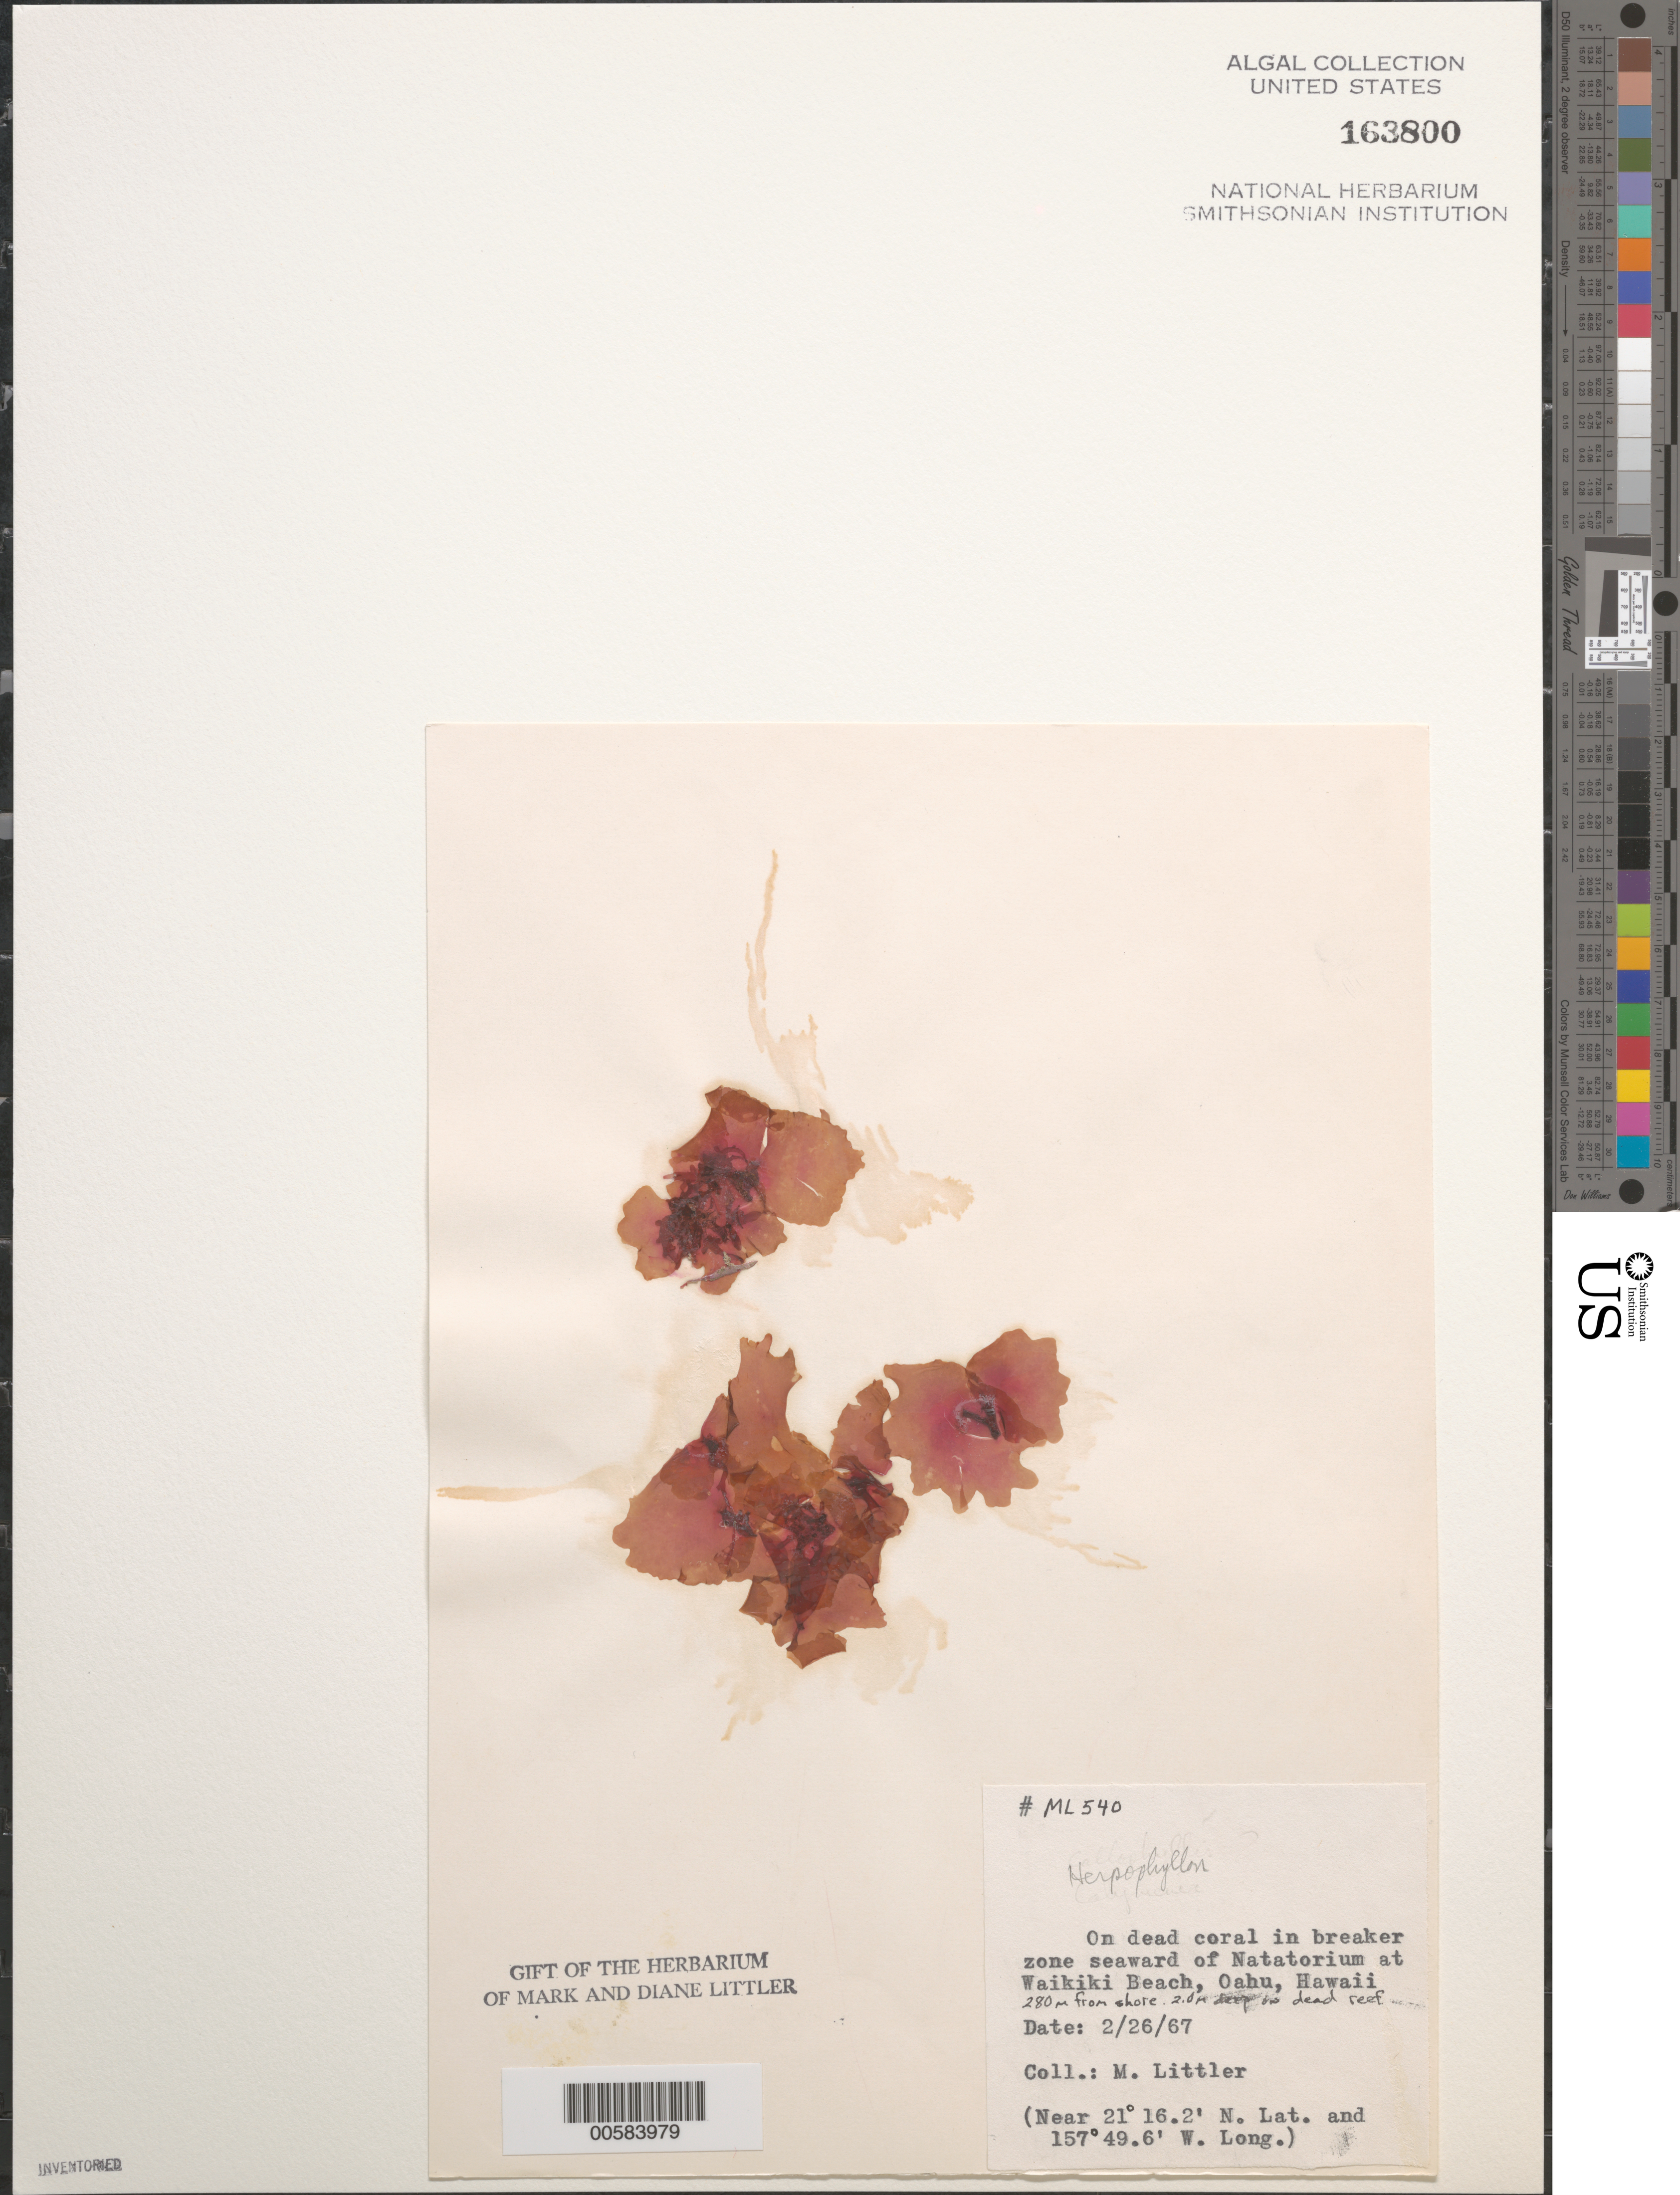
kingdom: Plantae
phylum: Rhodophyta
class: Florideophyceae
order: Rhodymeniales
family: Rhodymeniaceae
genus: Herpophyllon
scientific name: Herpophyllon sp.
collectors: M. M. Littler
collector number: ML 540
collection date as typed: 26 Feb 1967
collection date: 1967-02-26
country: United States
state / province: Hawaii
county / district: Honolulu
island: Oahu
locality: Waikiki Beach near Natatorium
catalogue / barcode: US 163800